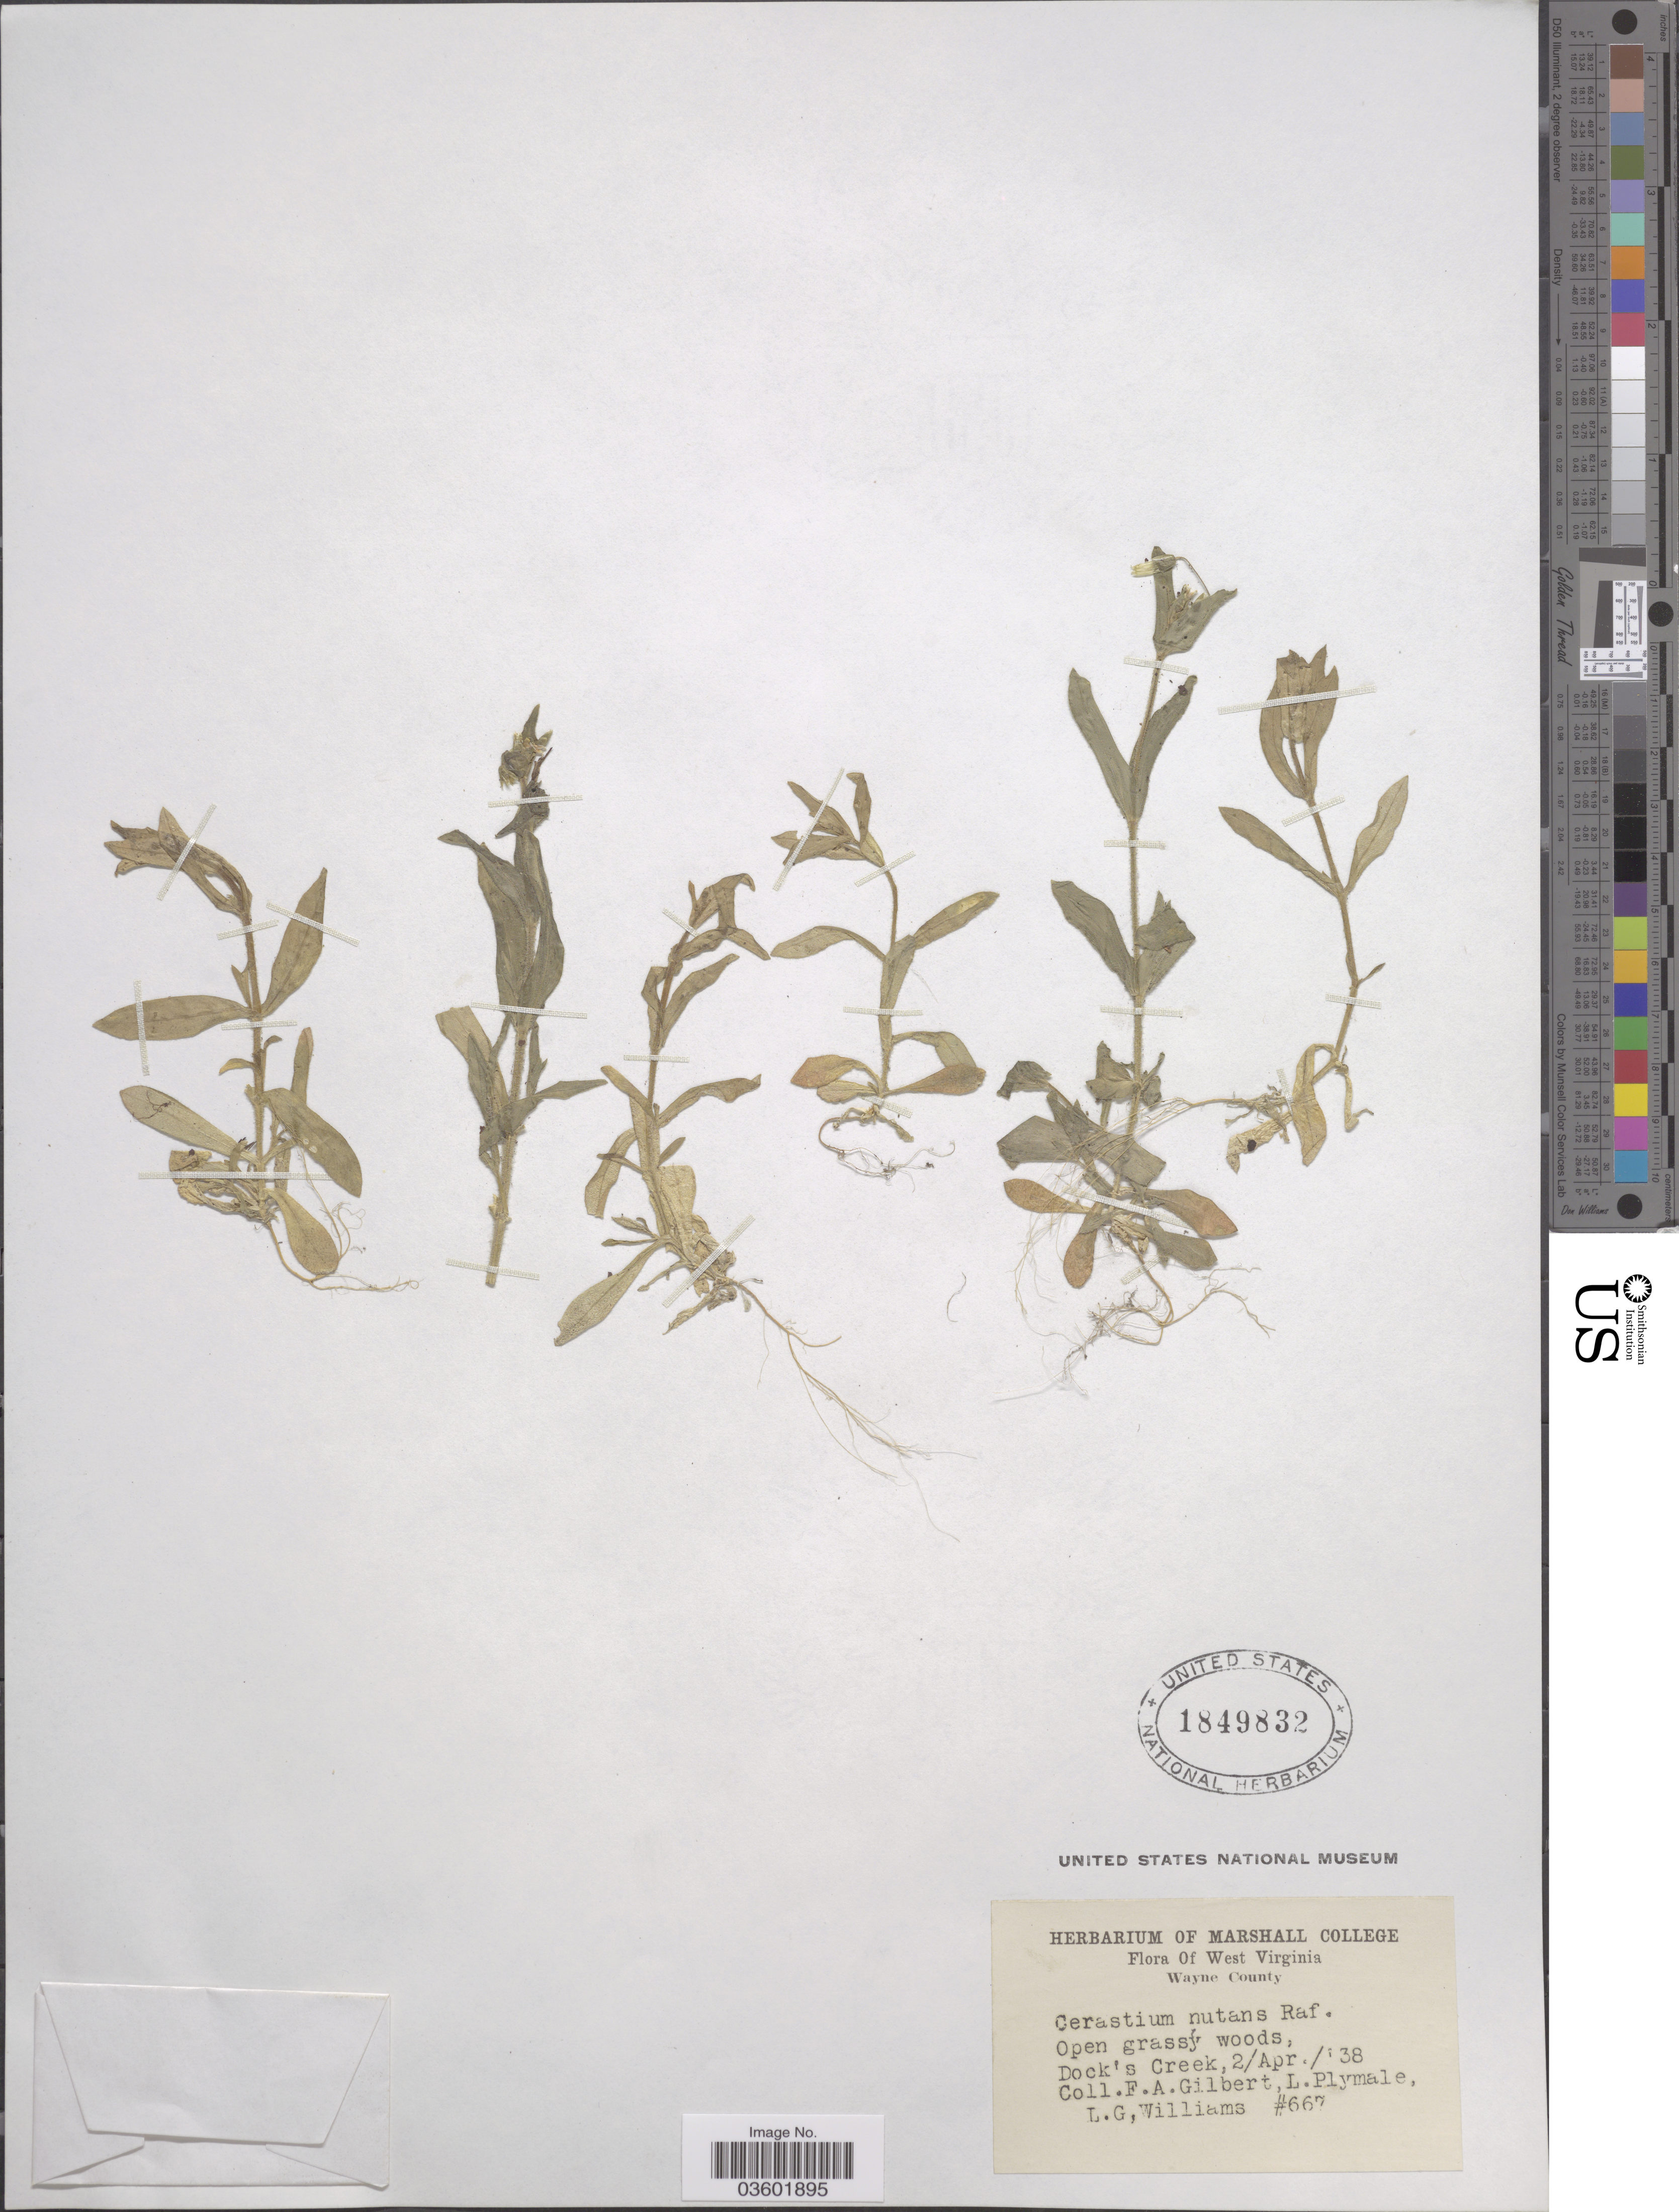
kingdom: Plantae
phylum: Tracheophyta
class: Magnoliopsida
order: Caryophyllales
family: Caryophyllaceae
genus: Cerastium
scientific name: Cerastium nutans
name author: Raf.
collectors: F. A. Gilbert, L. Plymale & L. G. Williams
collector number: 667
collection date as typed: Transcribed d/m/y: 2/4/38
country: United States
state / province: West Virginia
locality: Dock's Creek.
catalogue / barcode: US 1849832